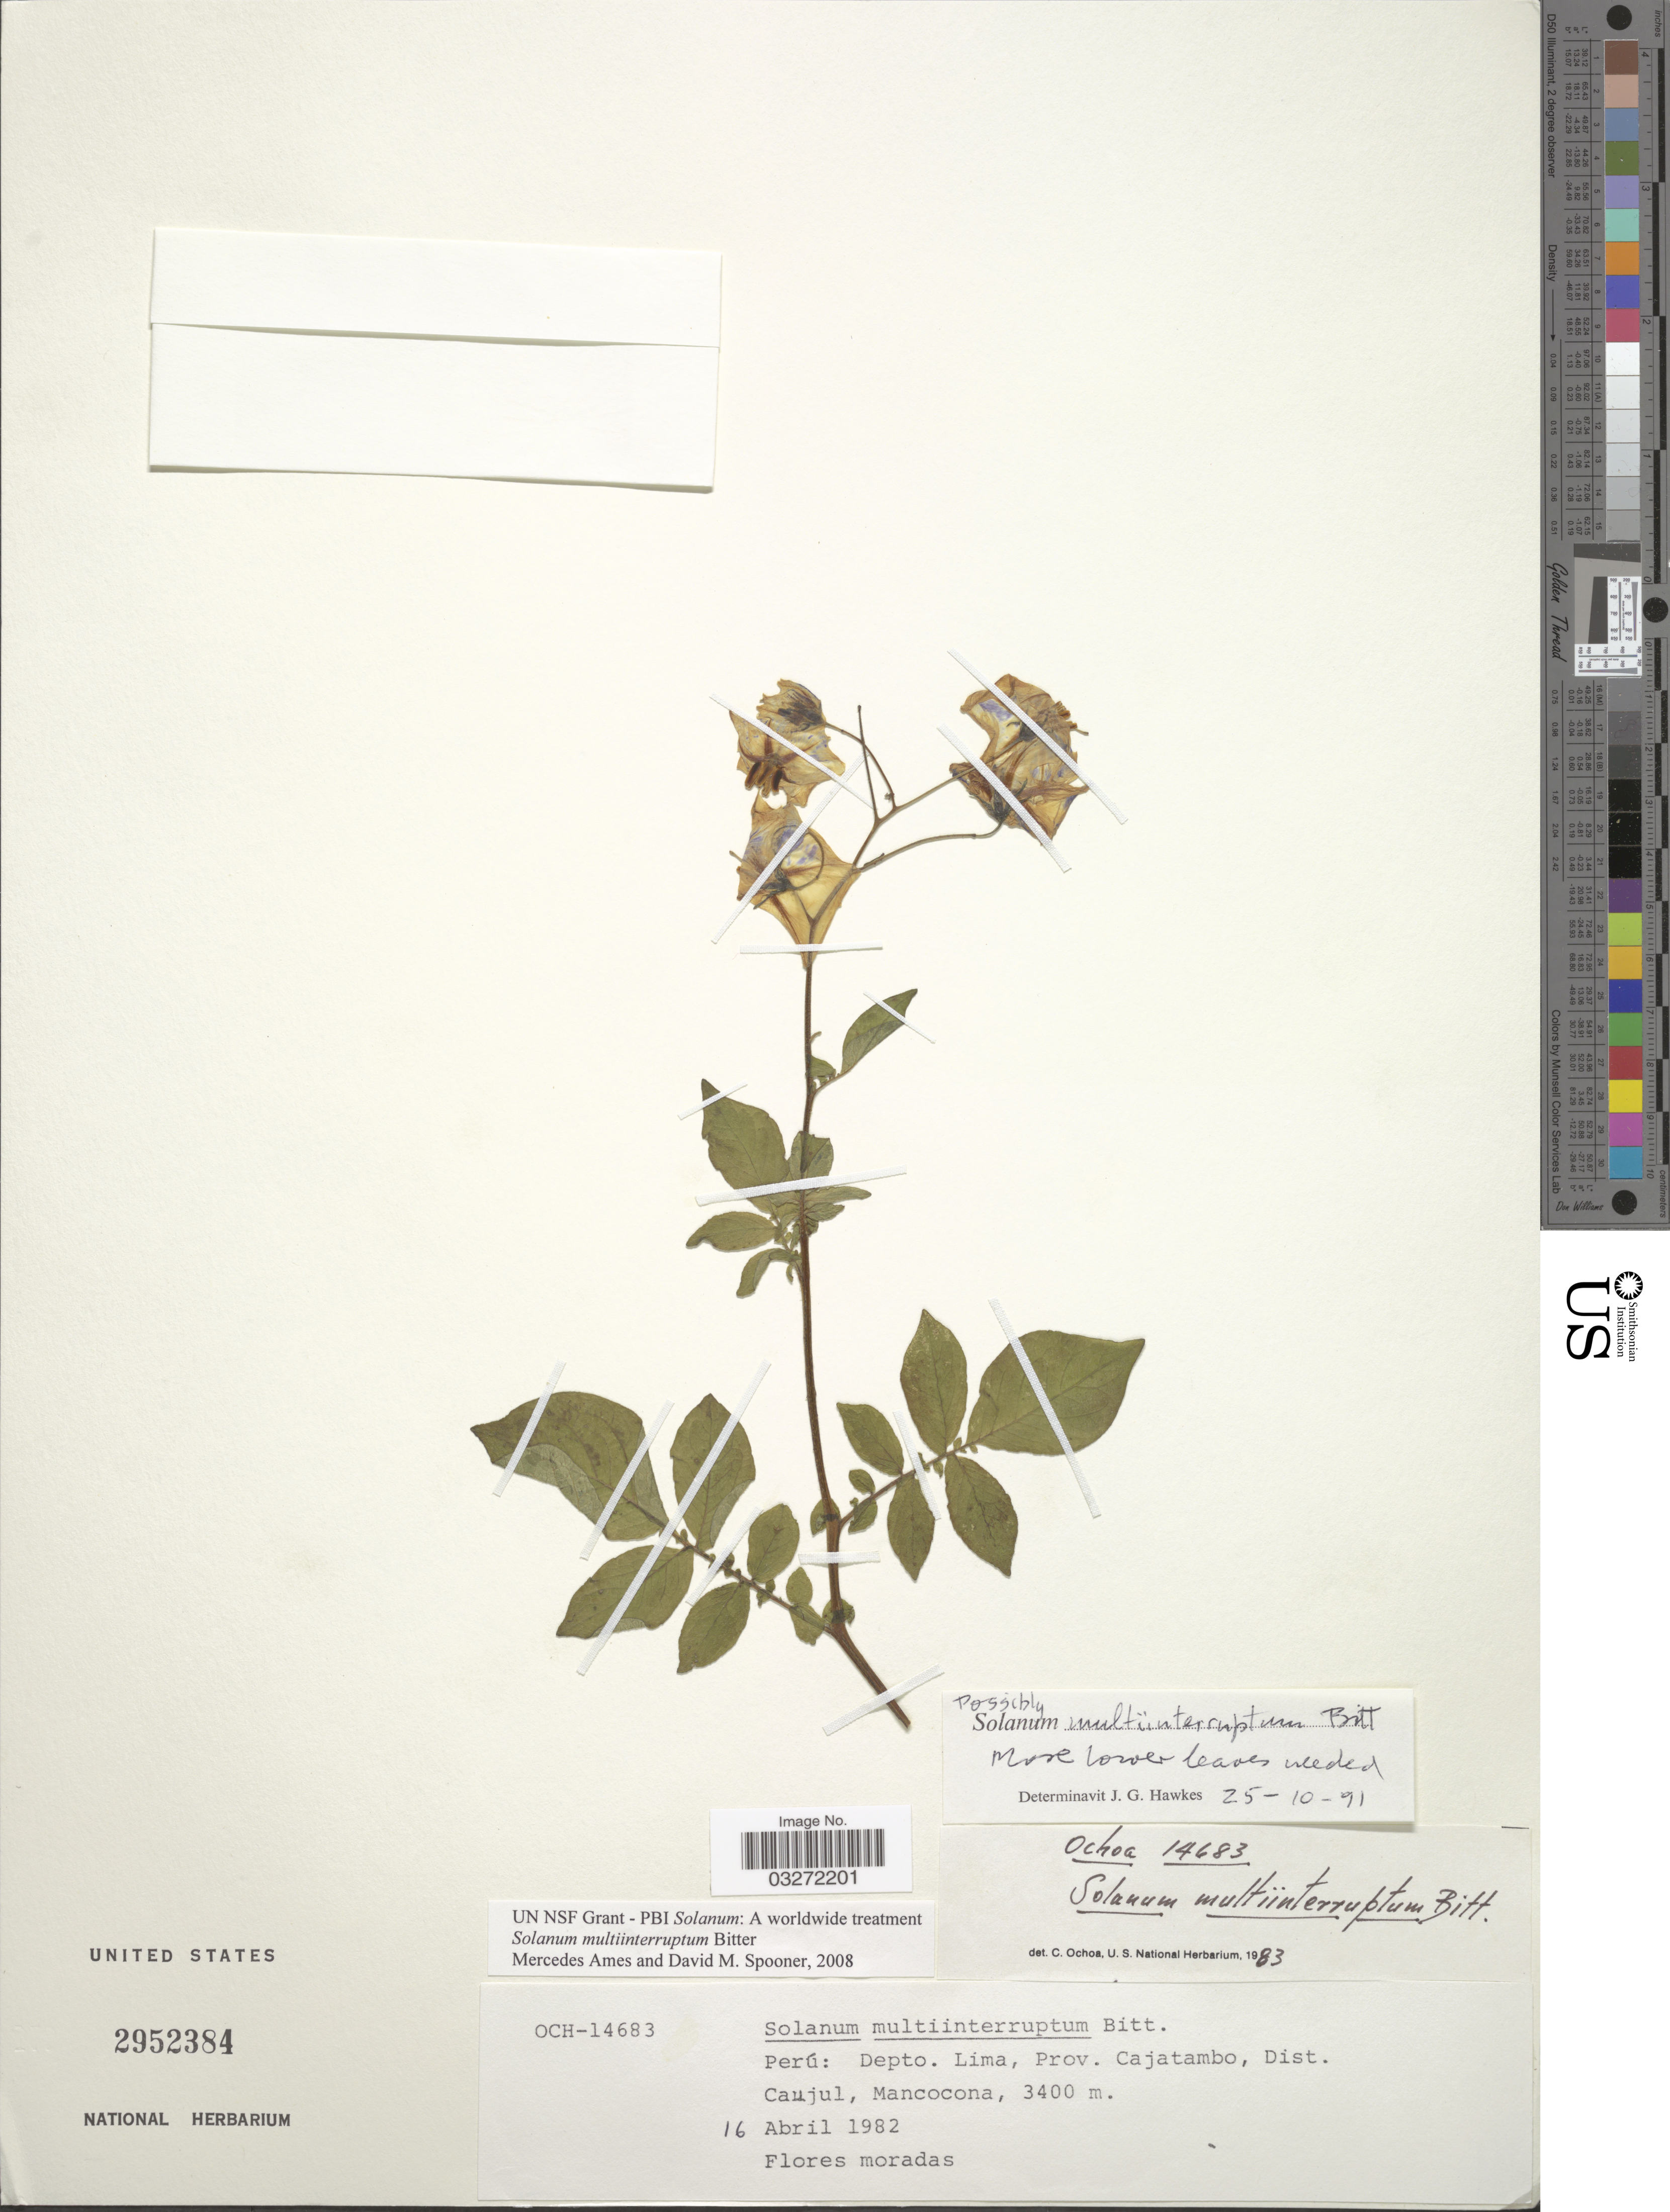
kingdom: Plantae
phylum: Tracheophyta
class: Magnoliopsida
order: Solanales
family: Solanaceae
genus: Solanum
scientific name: Solanum multiinterruptum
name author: Bitter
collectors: -. Ochoa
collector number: OCH-14683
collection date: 1982-04-16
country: Peru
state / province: Lima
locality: Depto. Lima, Prov. Cajatambo, Dist. Caujul, Mancocona.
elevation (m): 3400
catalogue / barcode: US 2952384